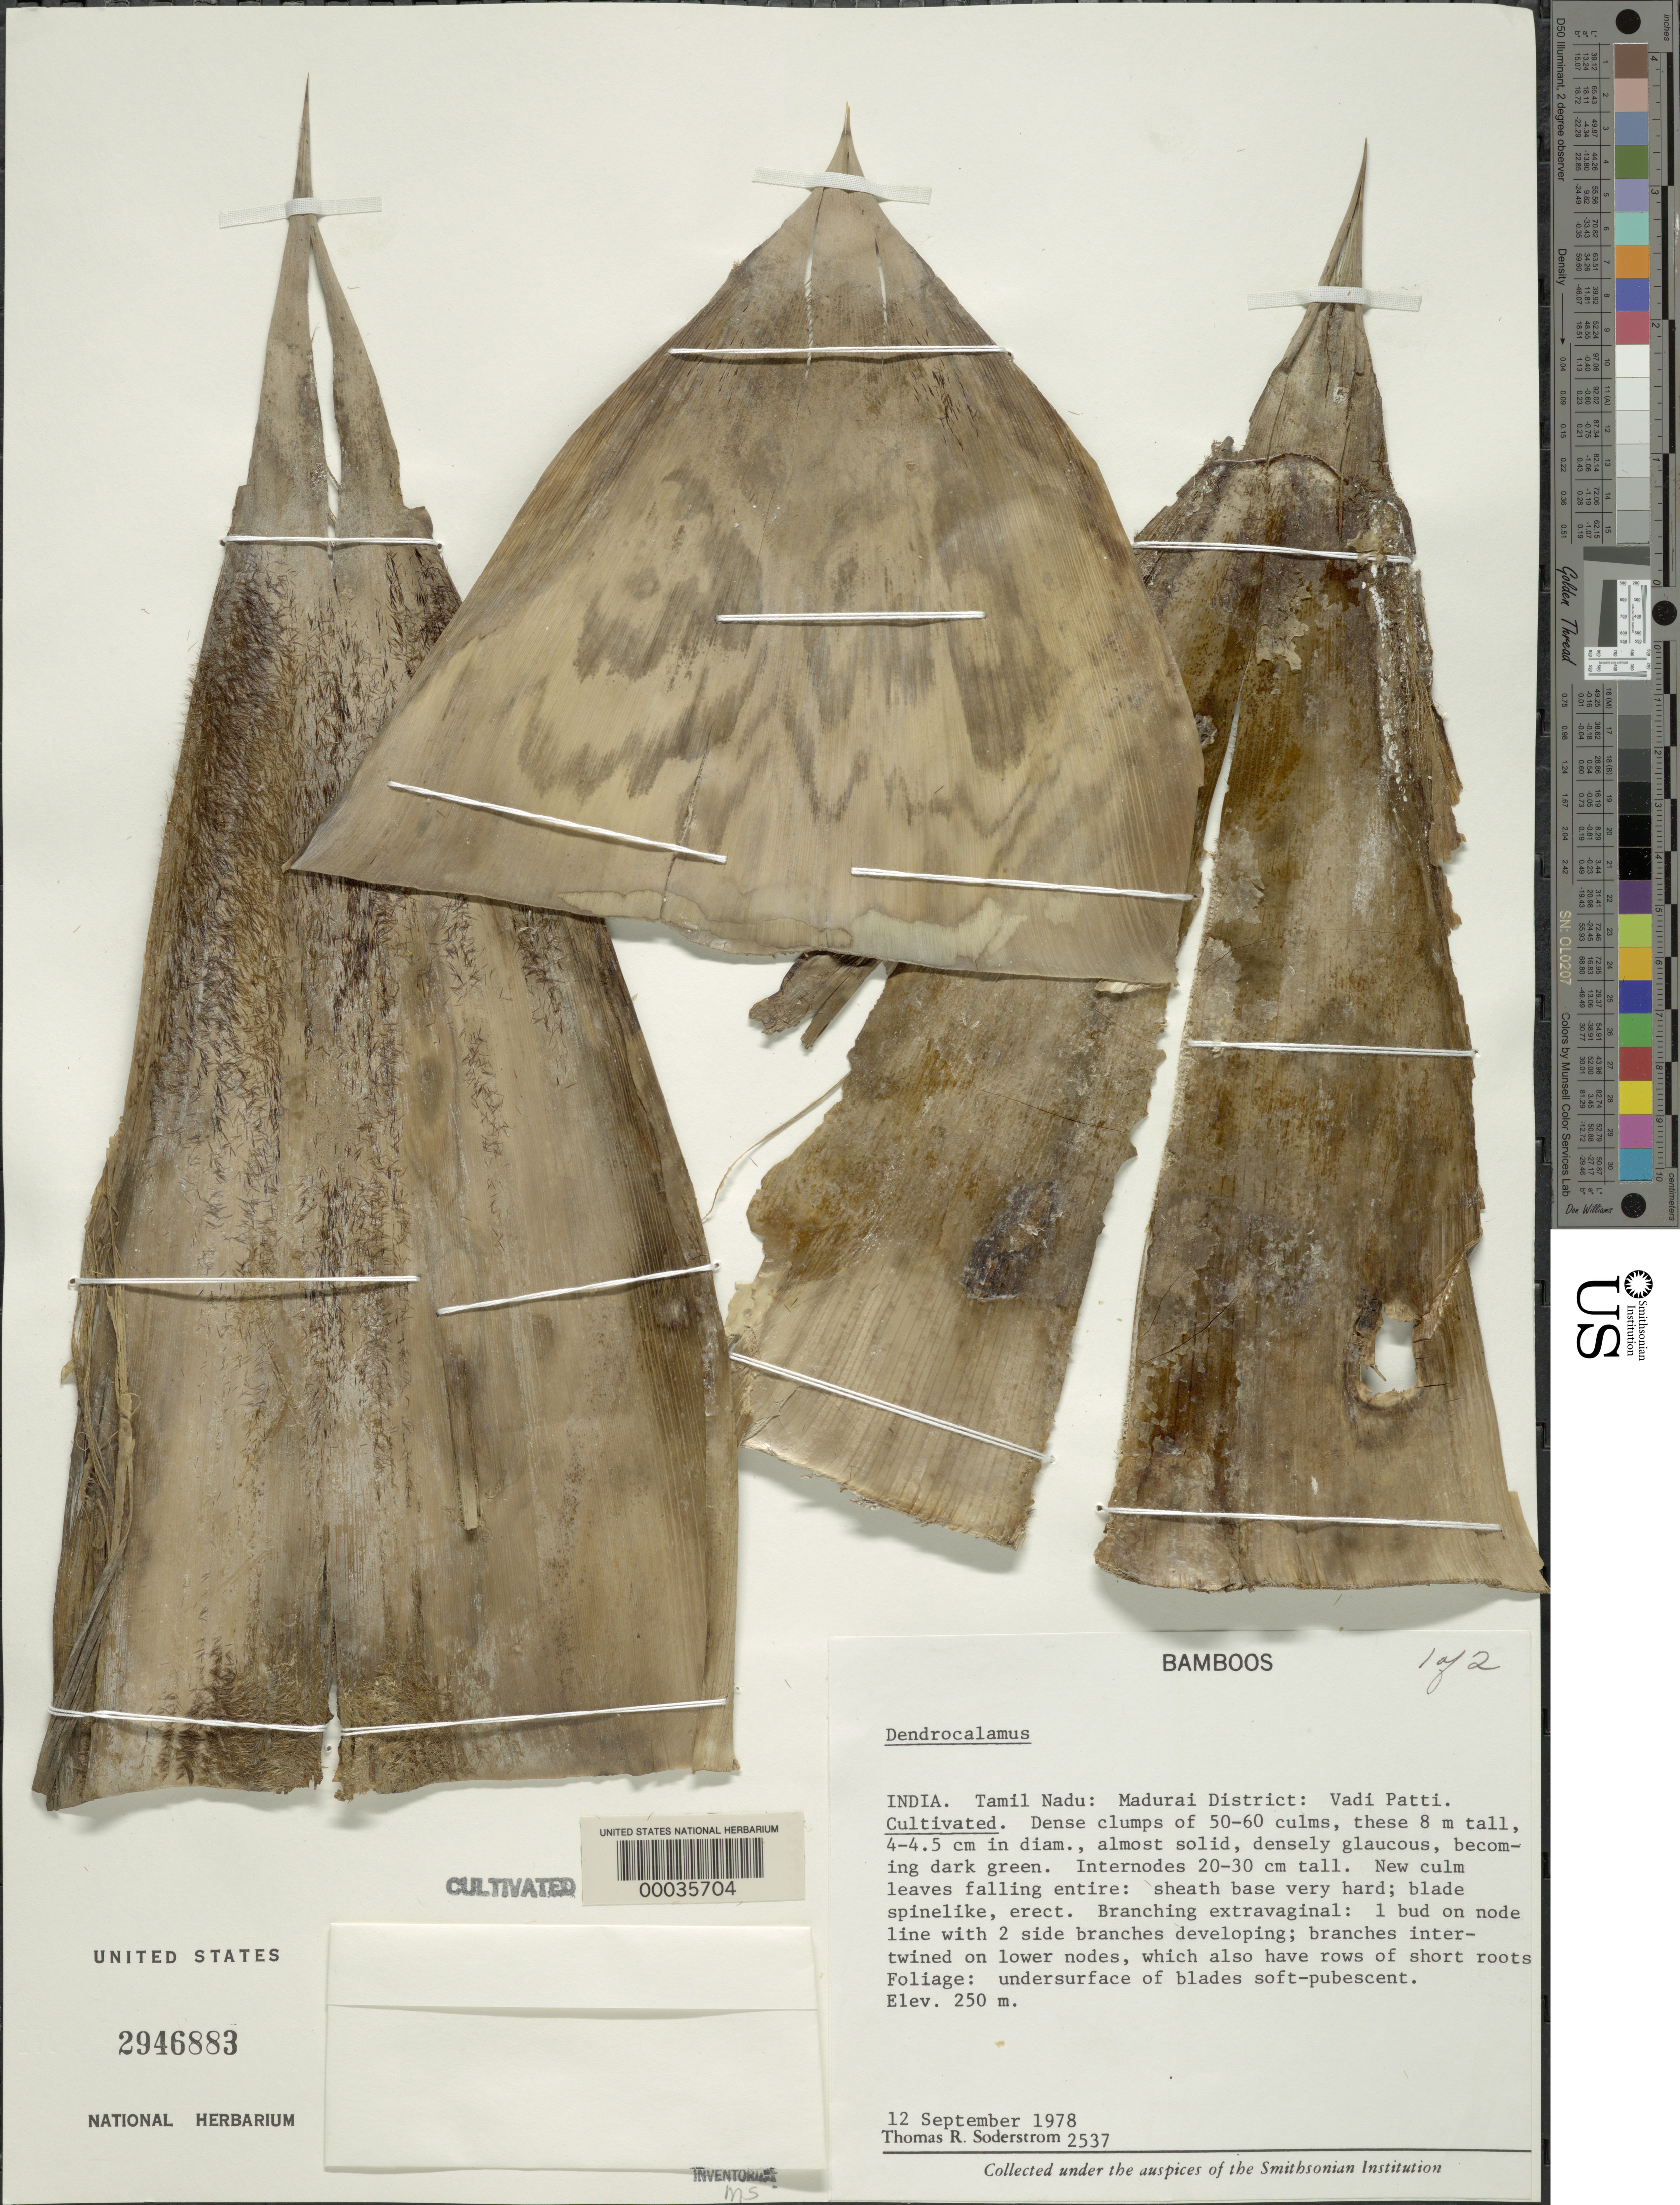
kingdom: Plantae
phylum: Tracheophyta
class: Liliopsida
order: Poales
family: Poaceae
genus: Dendrocalamus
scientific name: Dendrocalamus sp.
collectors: T. R. Soderstrom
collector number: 2537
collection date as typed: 12 Sep 1978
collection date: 1978-09-12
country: India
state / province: Tamil Nadu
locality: Madurai, vadi patti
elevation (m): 250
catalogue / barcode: US 2946883